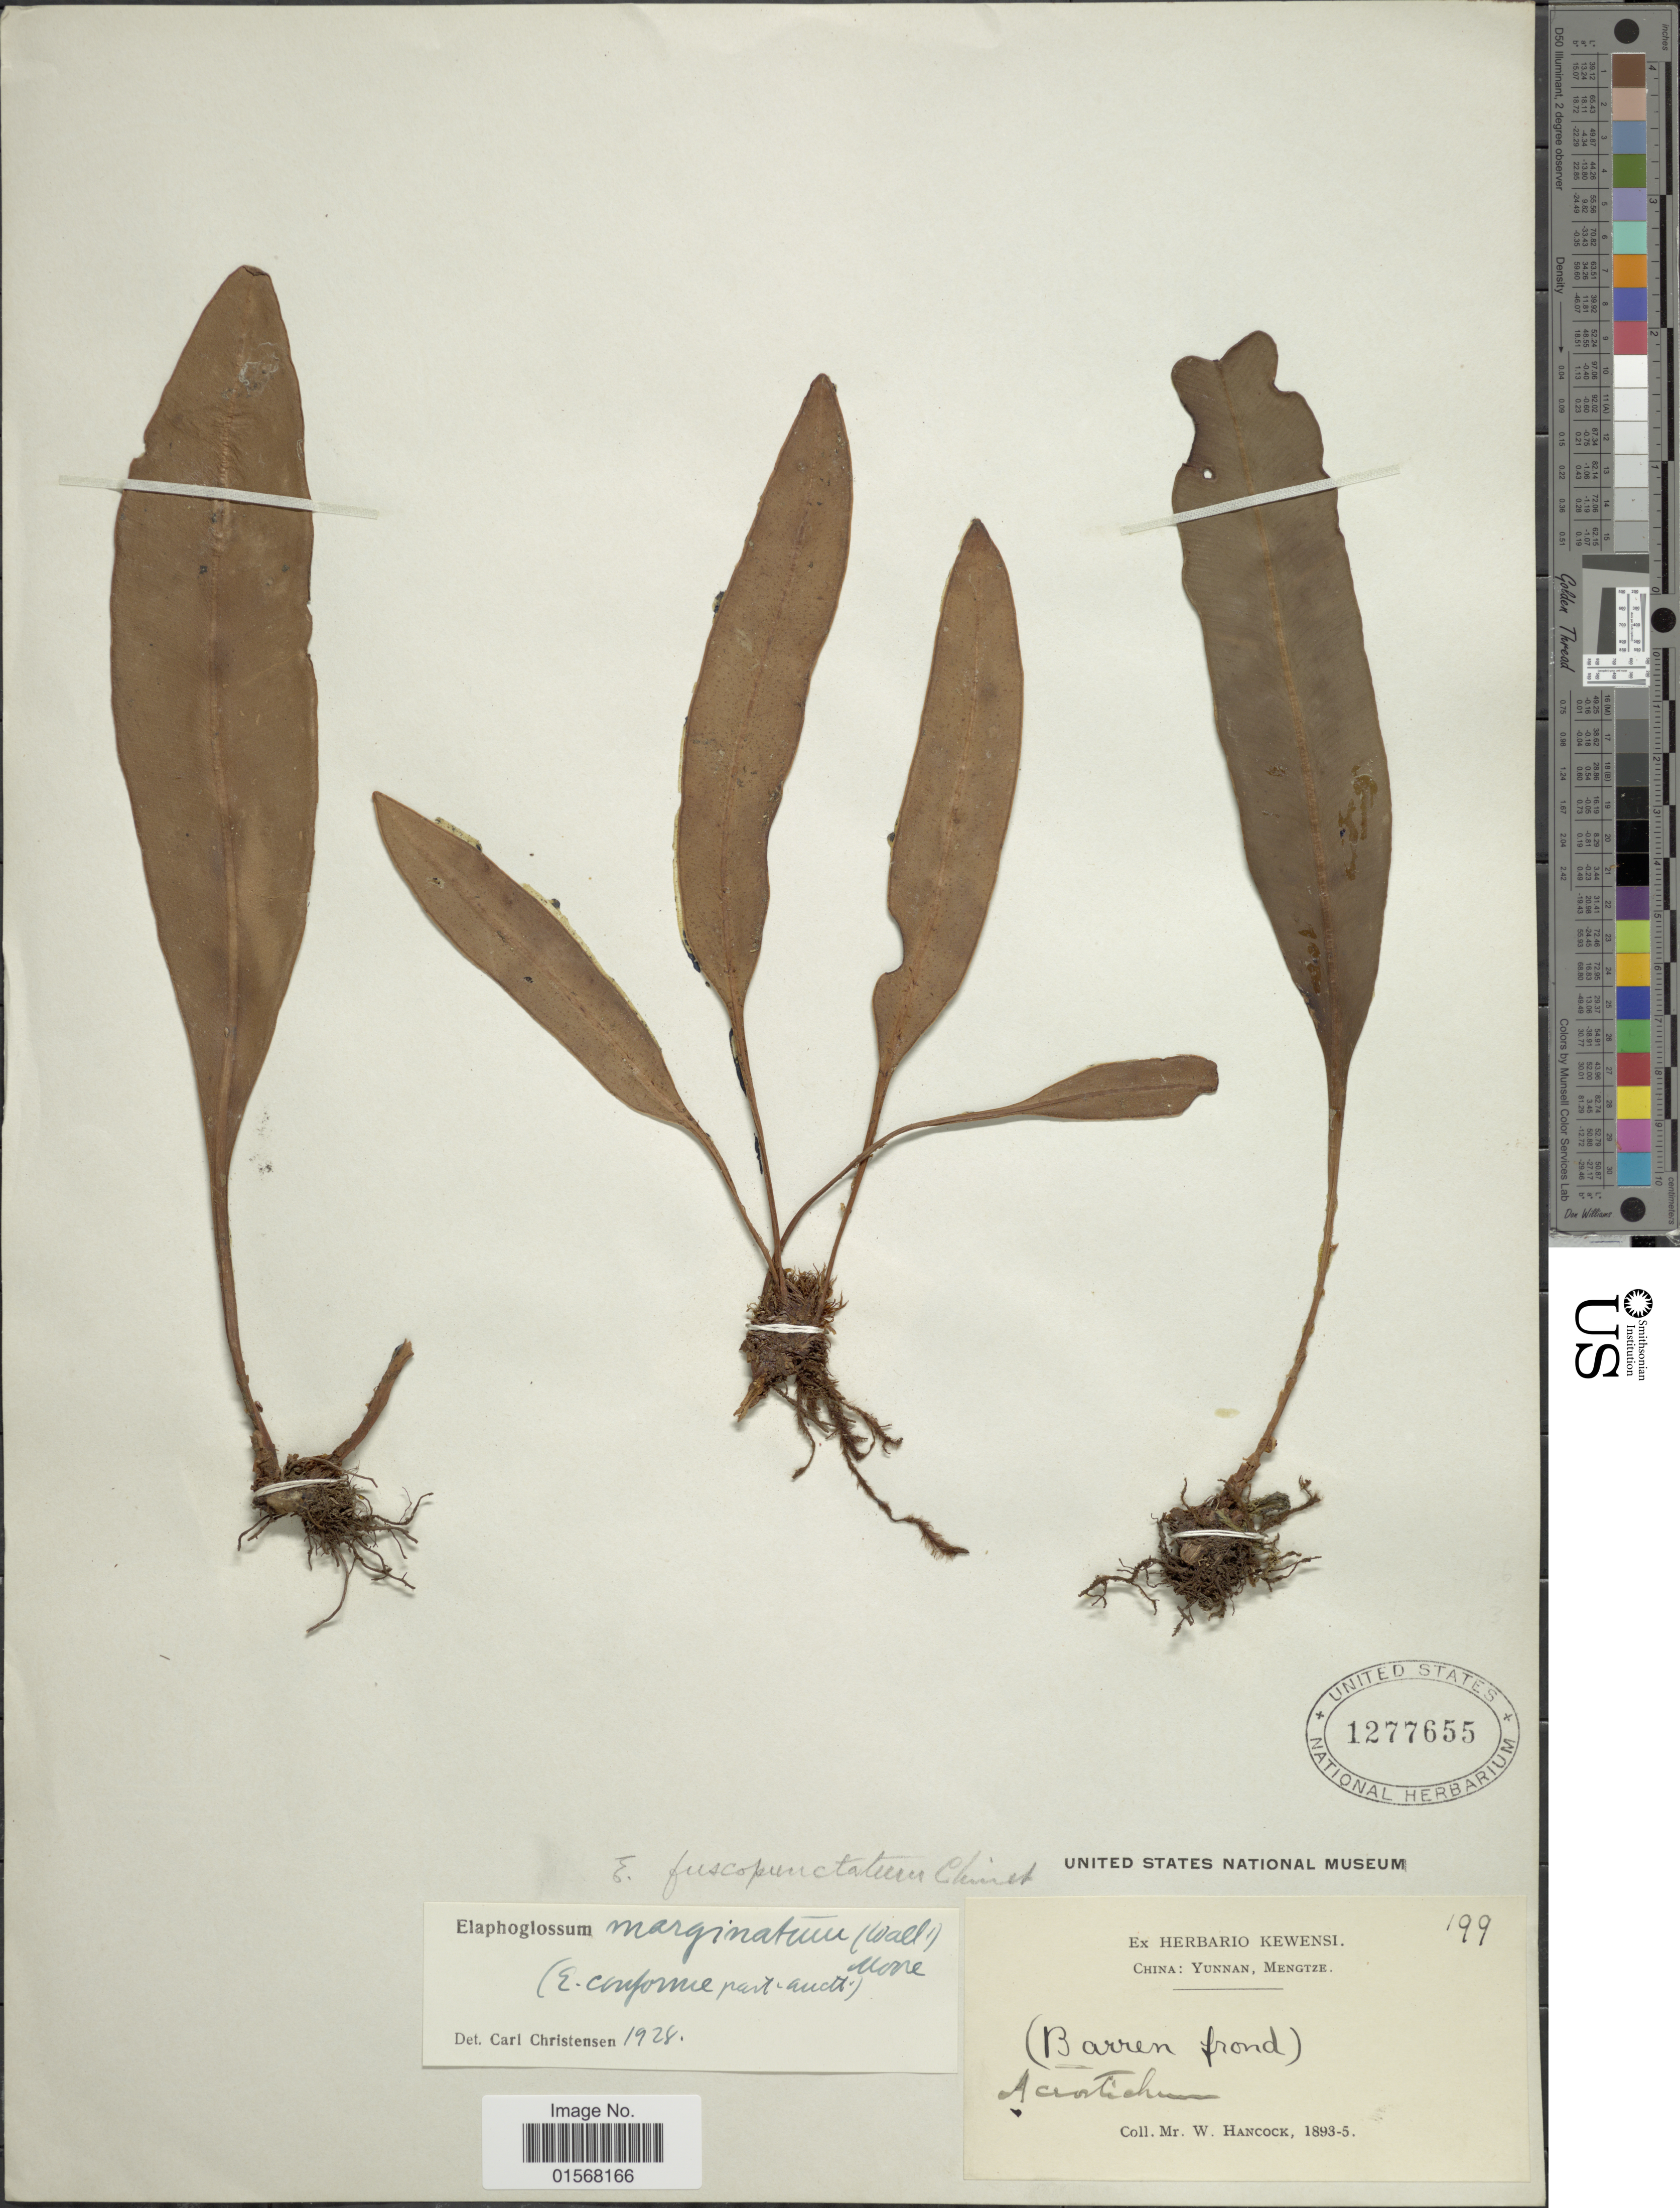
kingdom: Plantae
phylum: Tracheophyta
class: Polypodiopsida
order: Polypodiales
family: Dryopteridaceae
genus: Elaphoglossum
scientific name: Elaphoglossum fuscopuinctatum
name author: Christ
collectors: W. Hancock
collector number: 199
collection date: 1893/1895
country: China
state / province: Yunnan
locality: China: Yunnan, Mengtze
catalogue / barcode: US 1277655